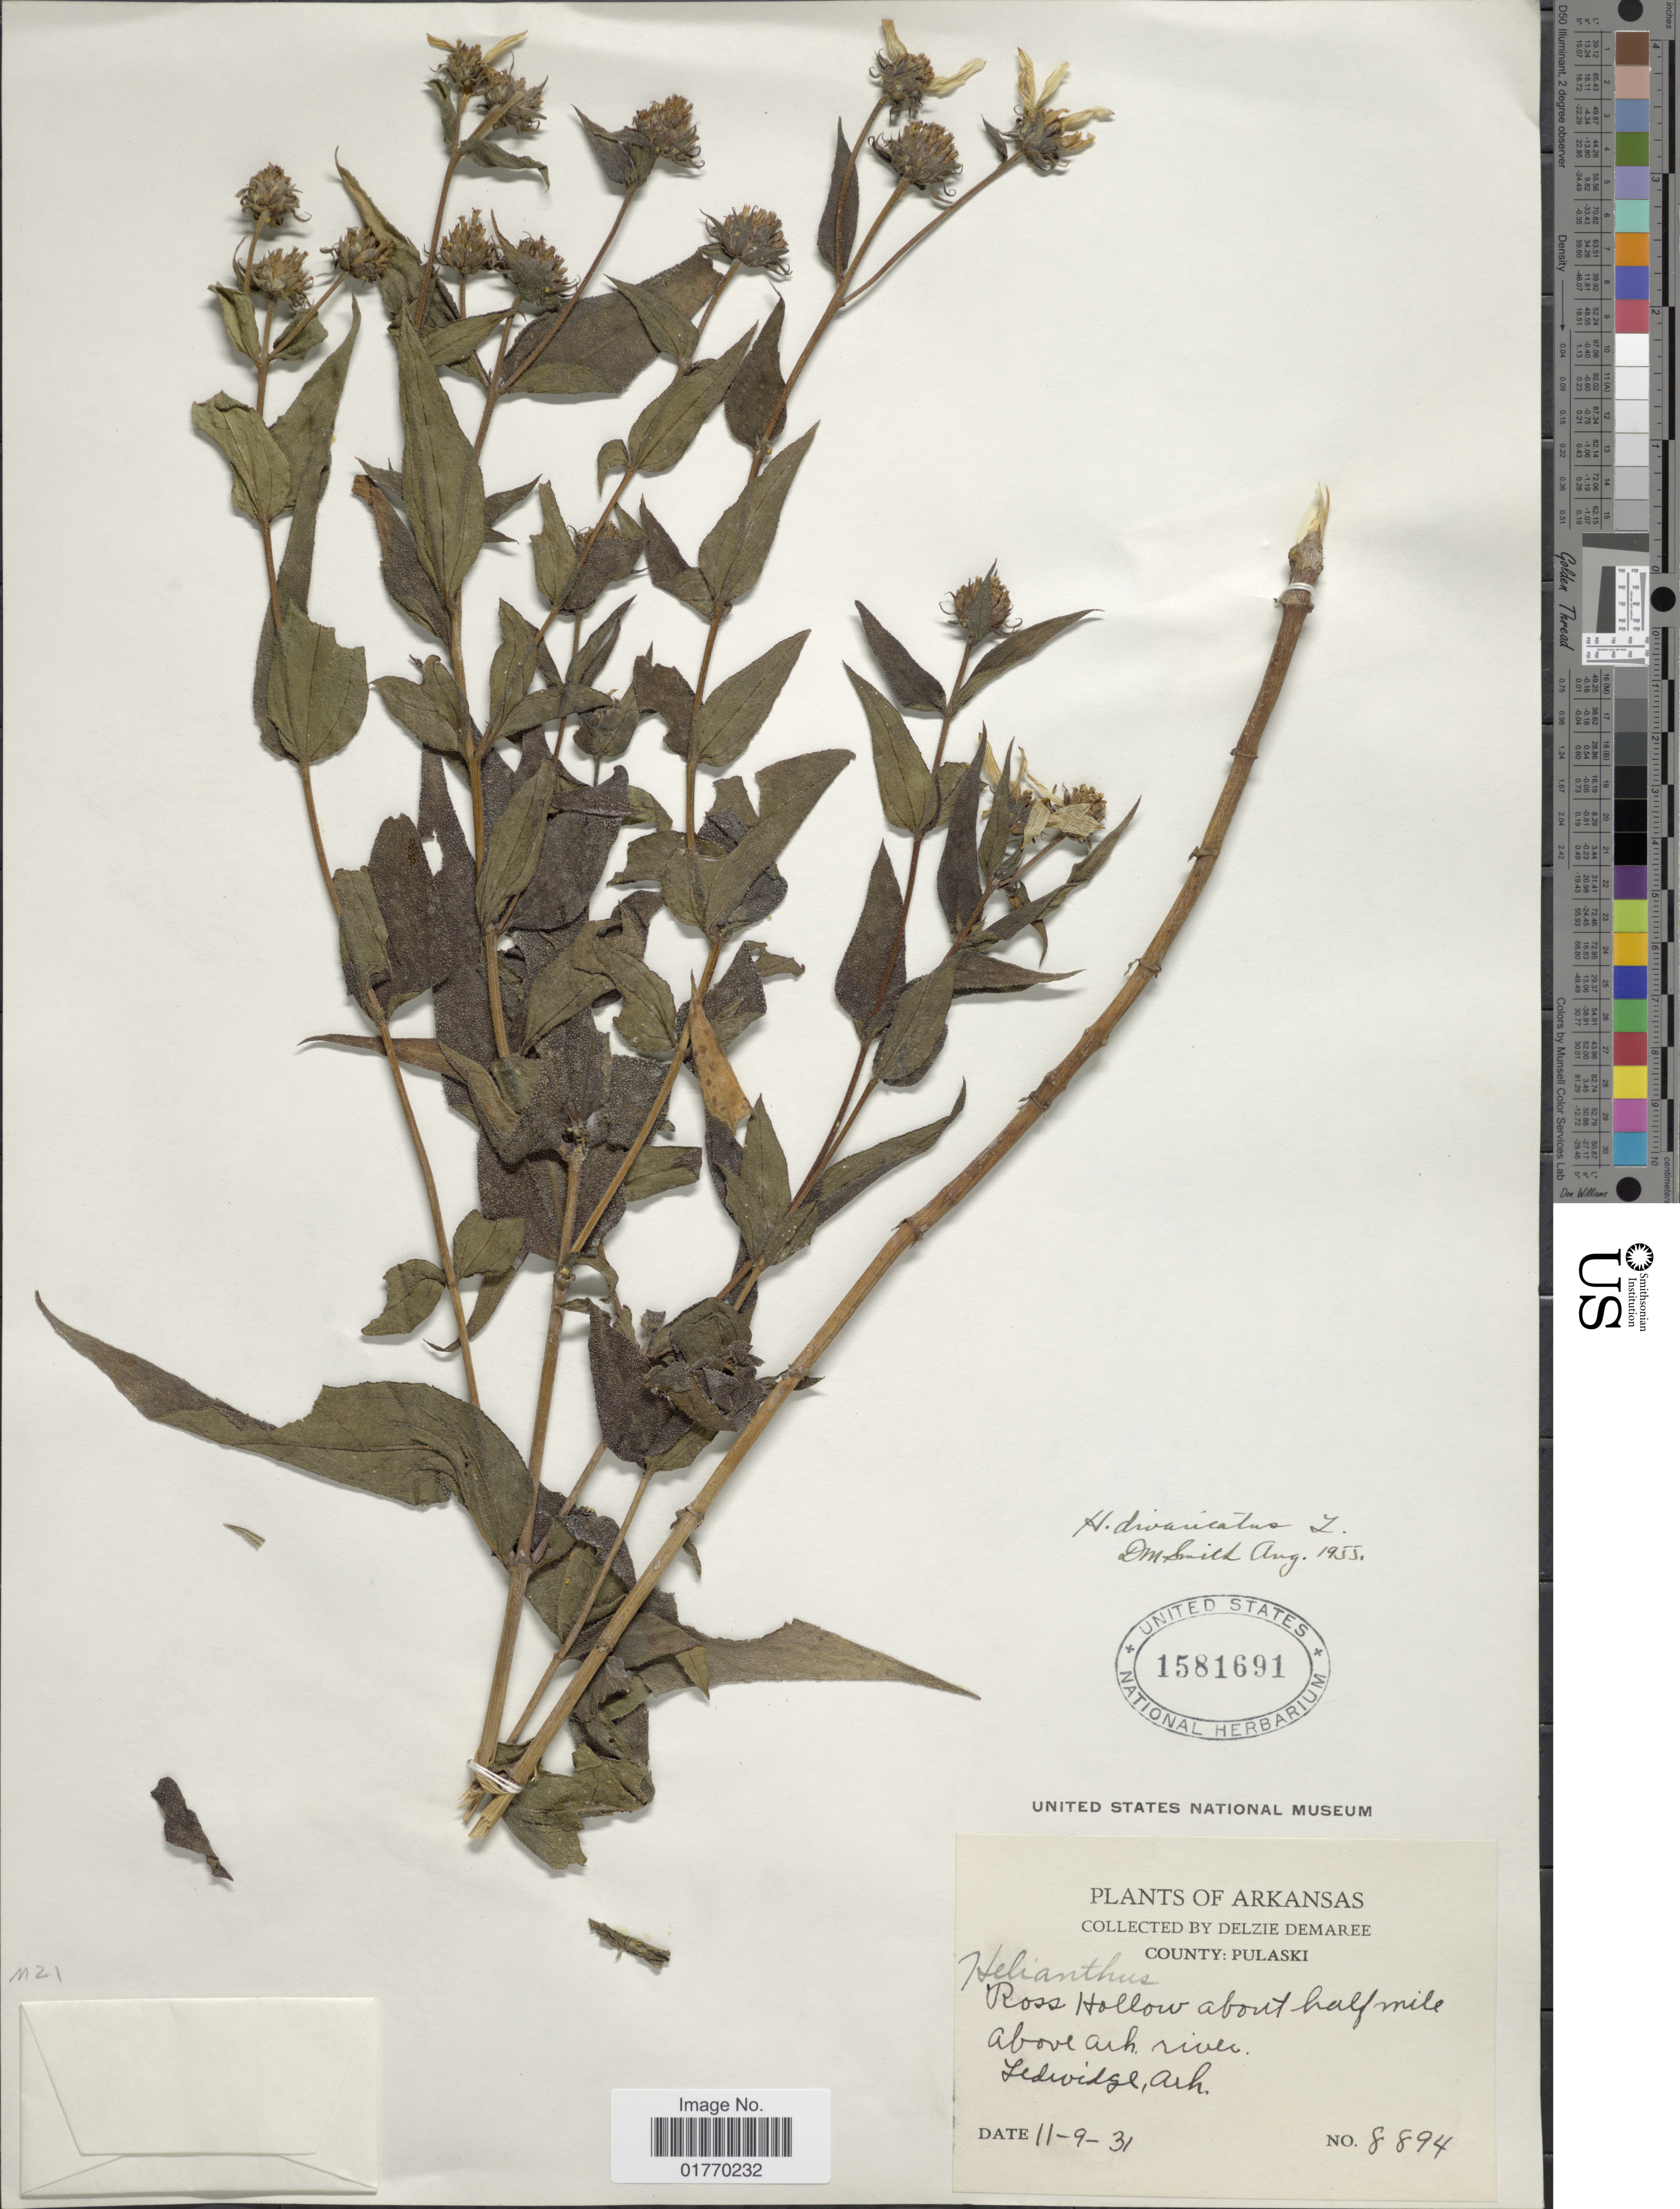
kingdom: Plantae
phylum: Tracheophyta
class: Magnoliopsida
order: Asterales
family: Asteraceae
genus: Helianthus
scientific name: Helianthus divaricatus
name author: L.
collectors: D. Demaree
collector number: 8894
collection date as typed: Transcribed d/m/y: 9/11/31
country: United States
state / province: Arkansas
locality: County: Pulaski, Ross Hollow about half mile, above ark river, Ledwidge, Ark.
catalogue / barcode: US 1581691